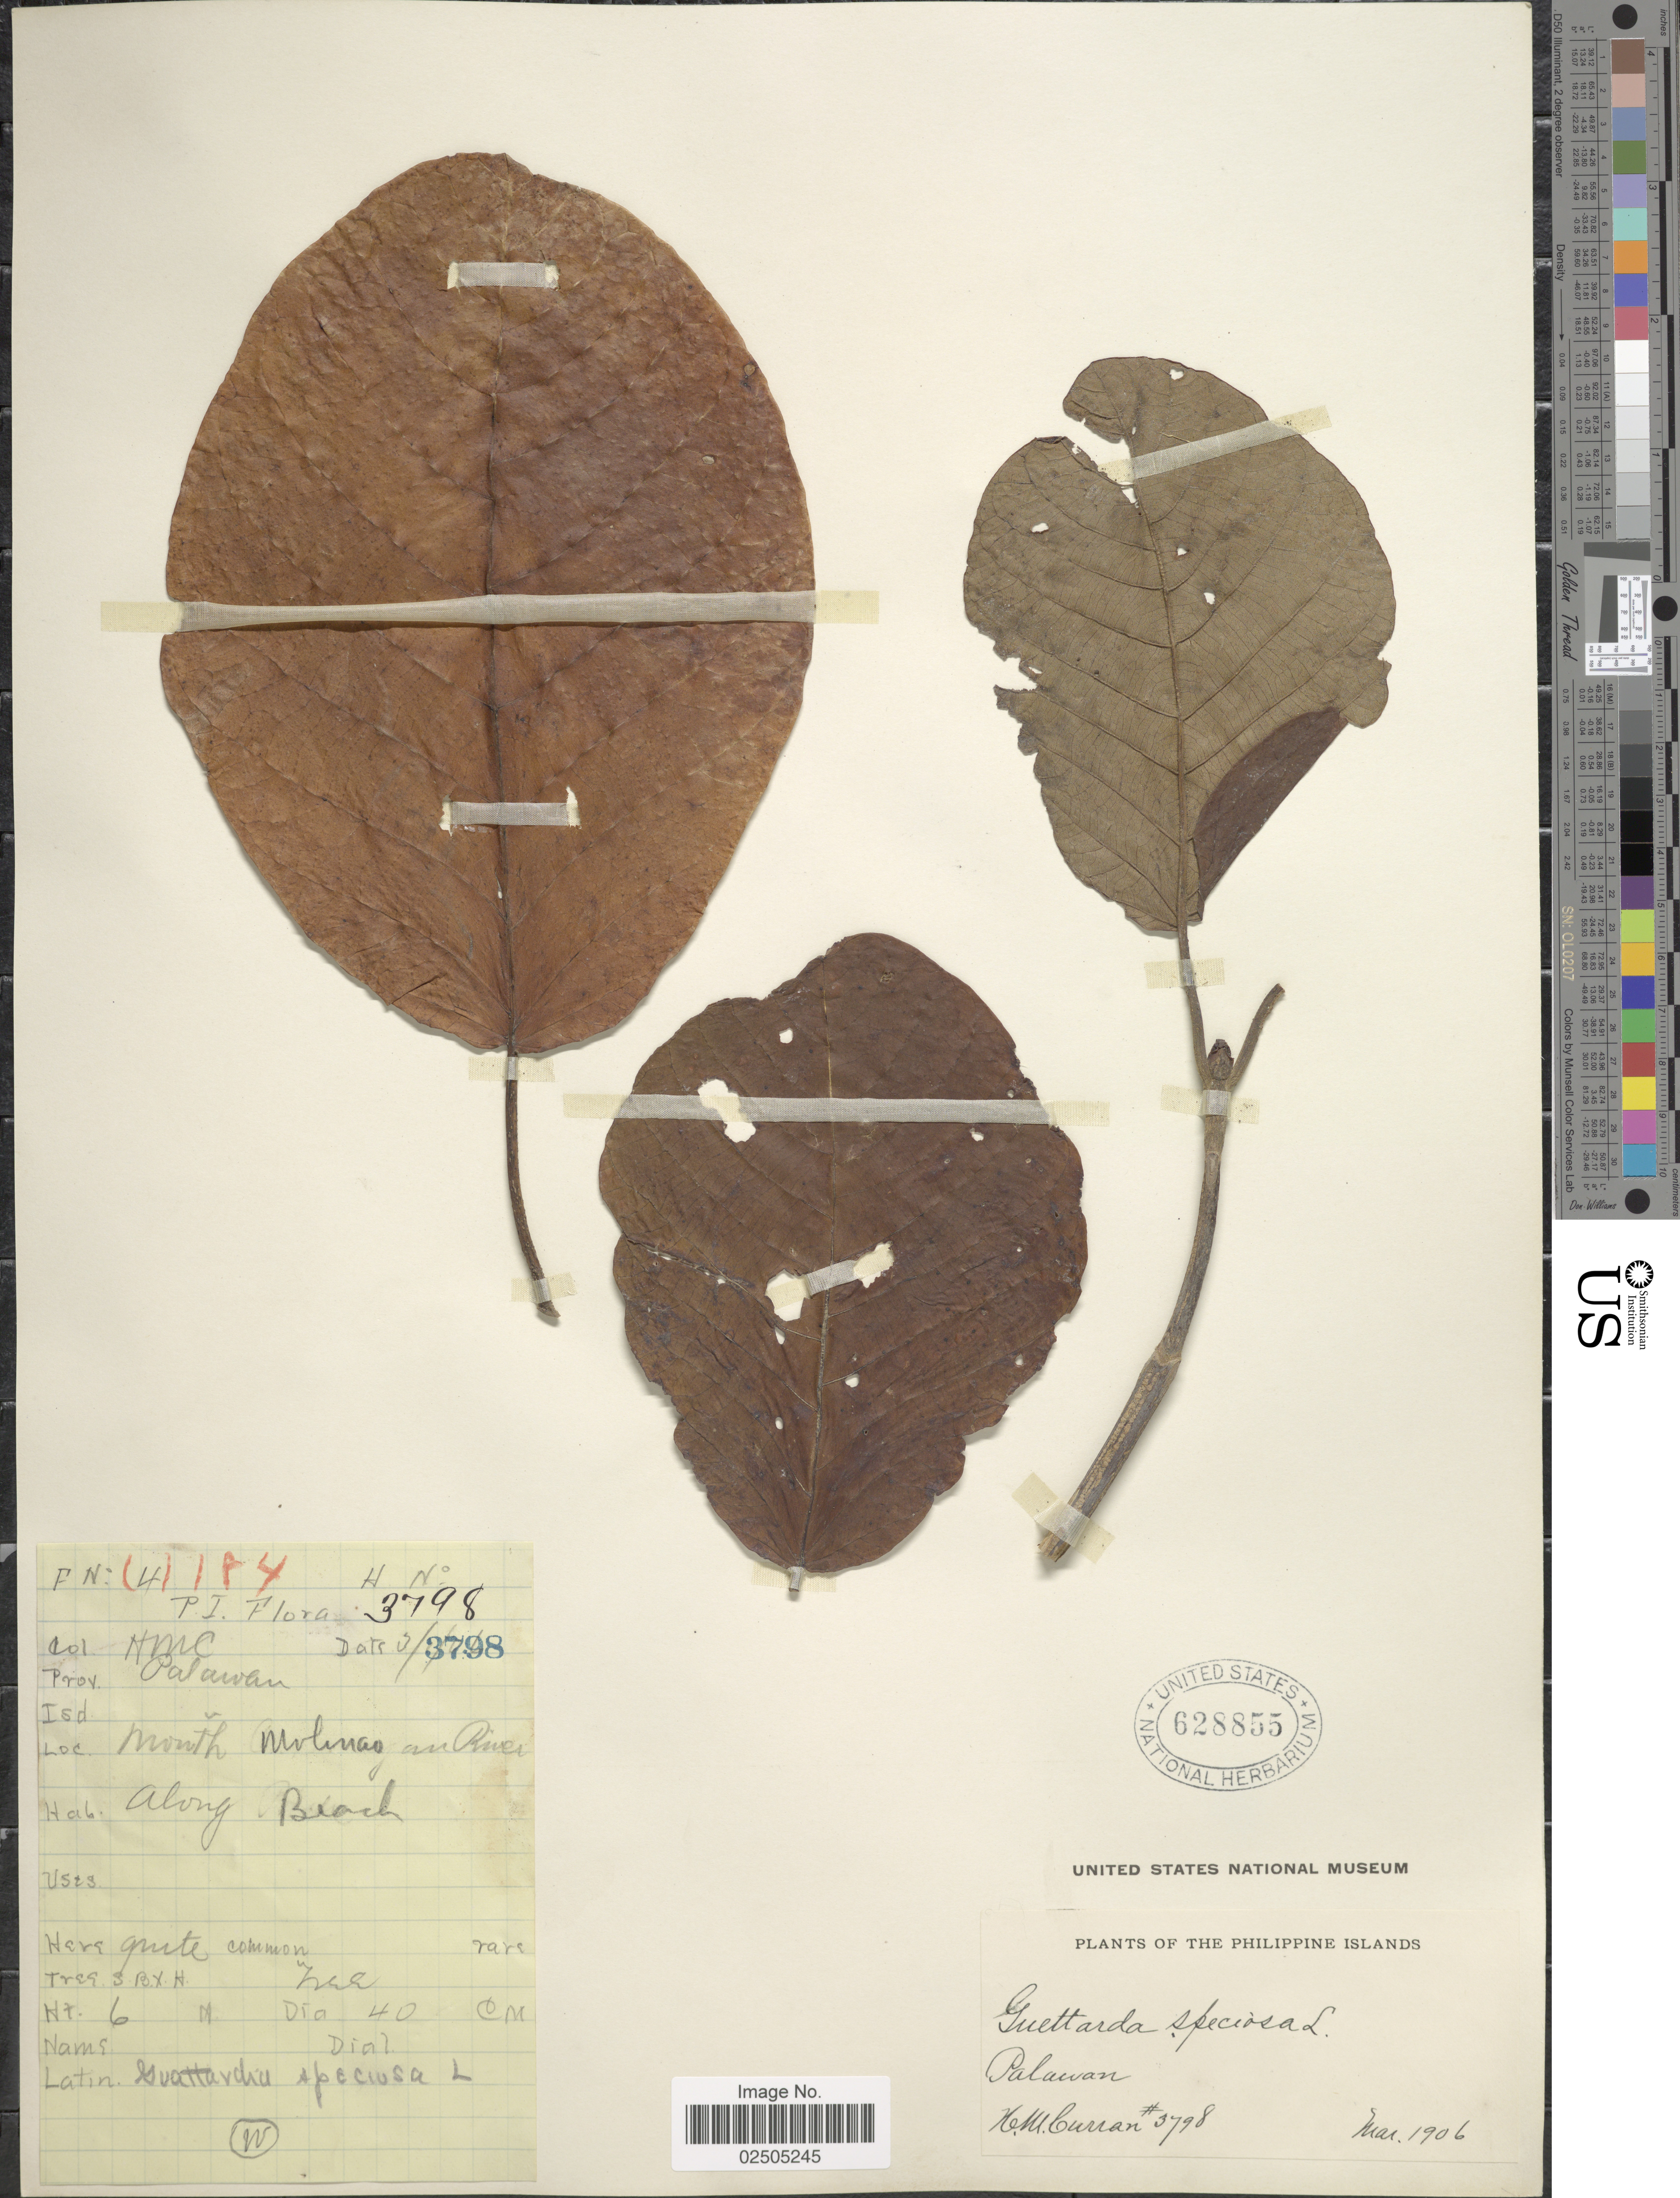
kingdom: Plantae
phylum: Tracheophyta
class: Magnoliopsida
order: Gentianales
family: Rubiaceae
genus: Guettarda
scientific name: Guettarda speciosa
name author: L.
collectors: H. M. Curran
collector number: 3798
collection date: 1906-03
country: Philippines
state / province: Mimaropa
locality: Palawan, Mouth Molinao an River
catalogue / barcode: US 628855